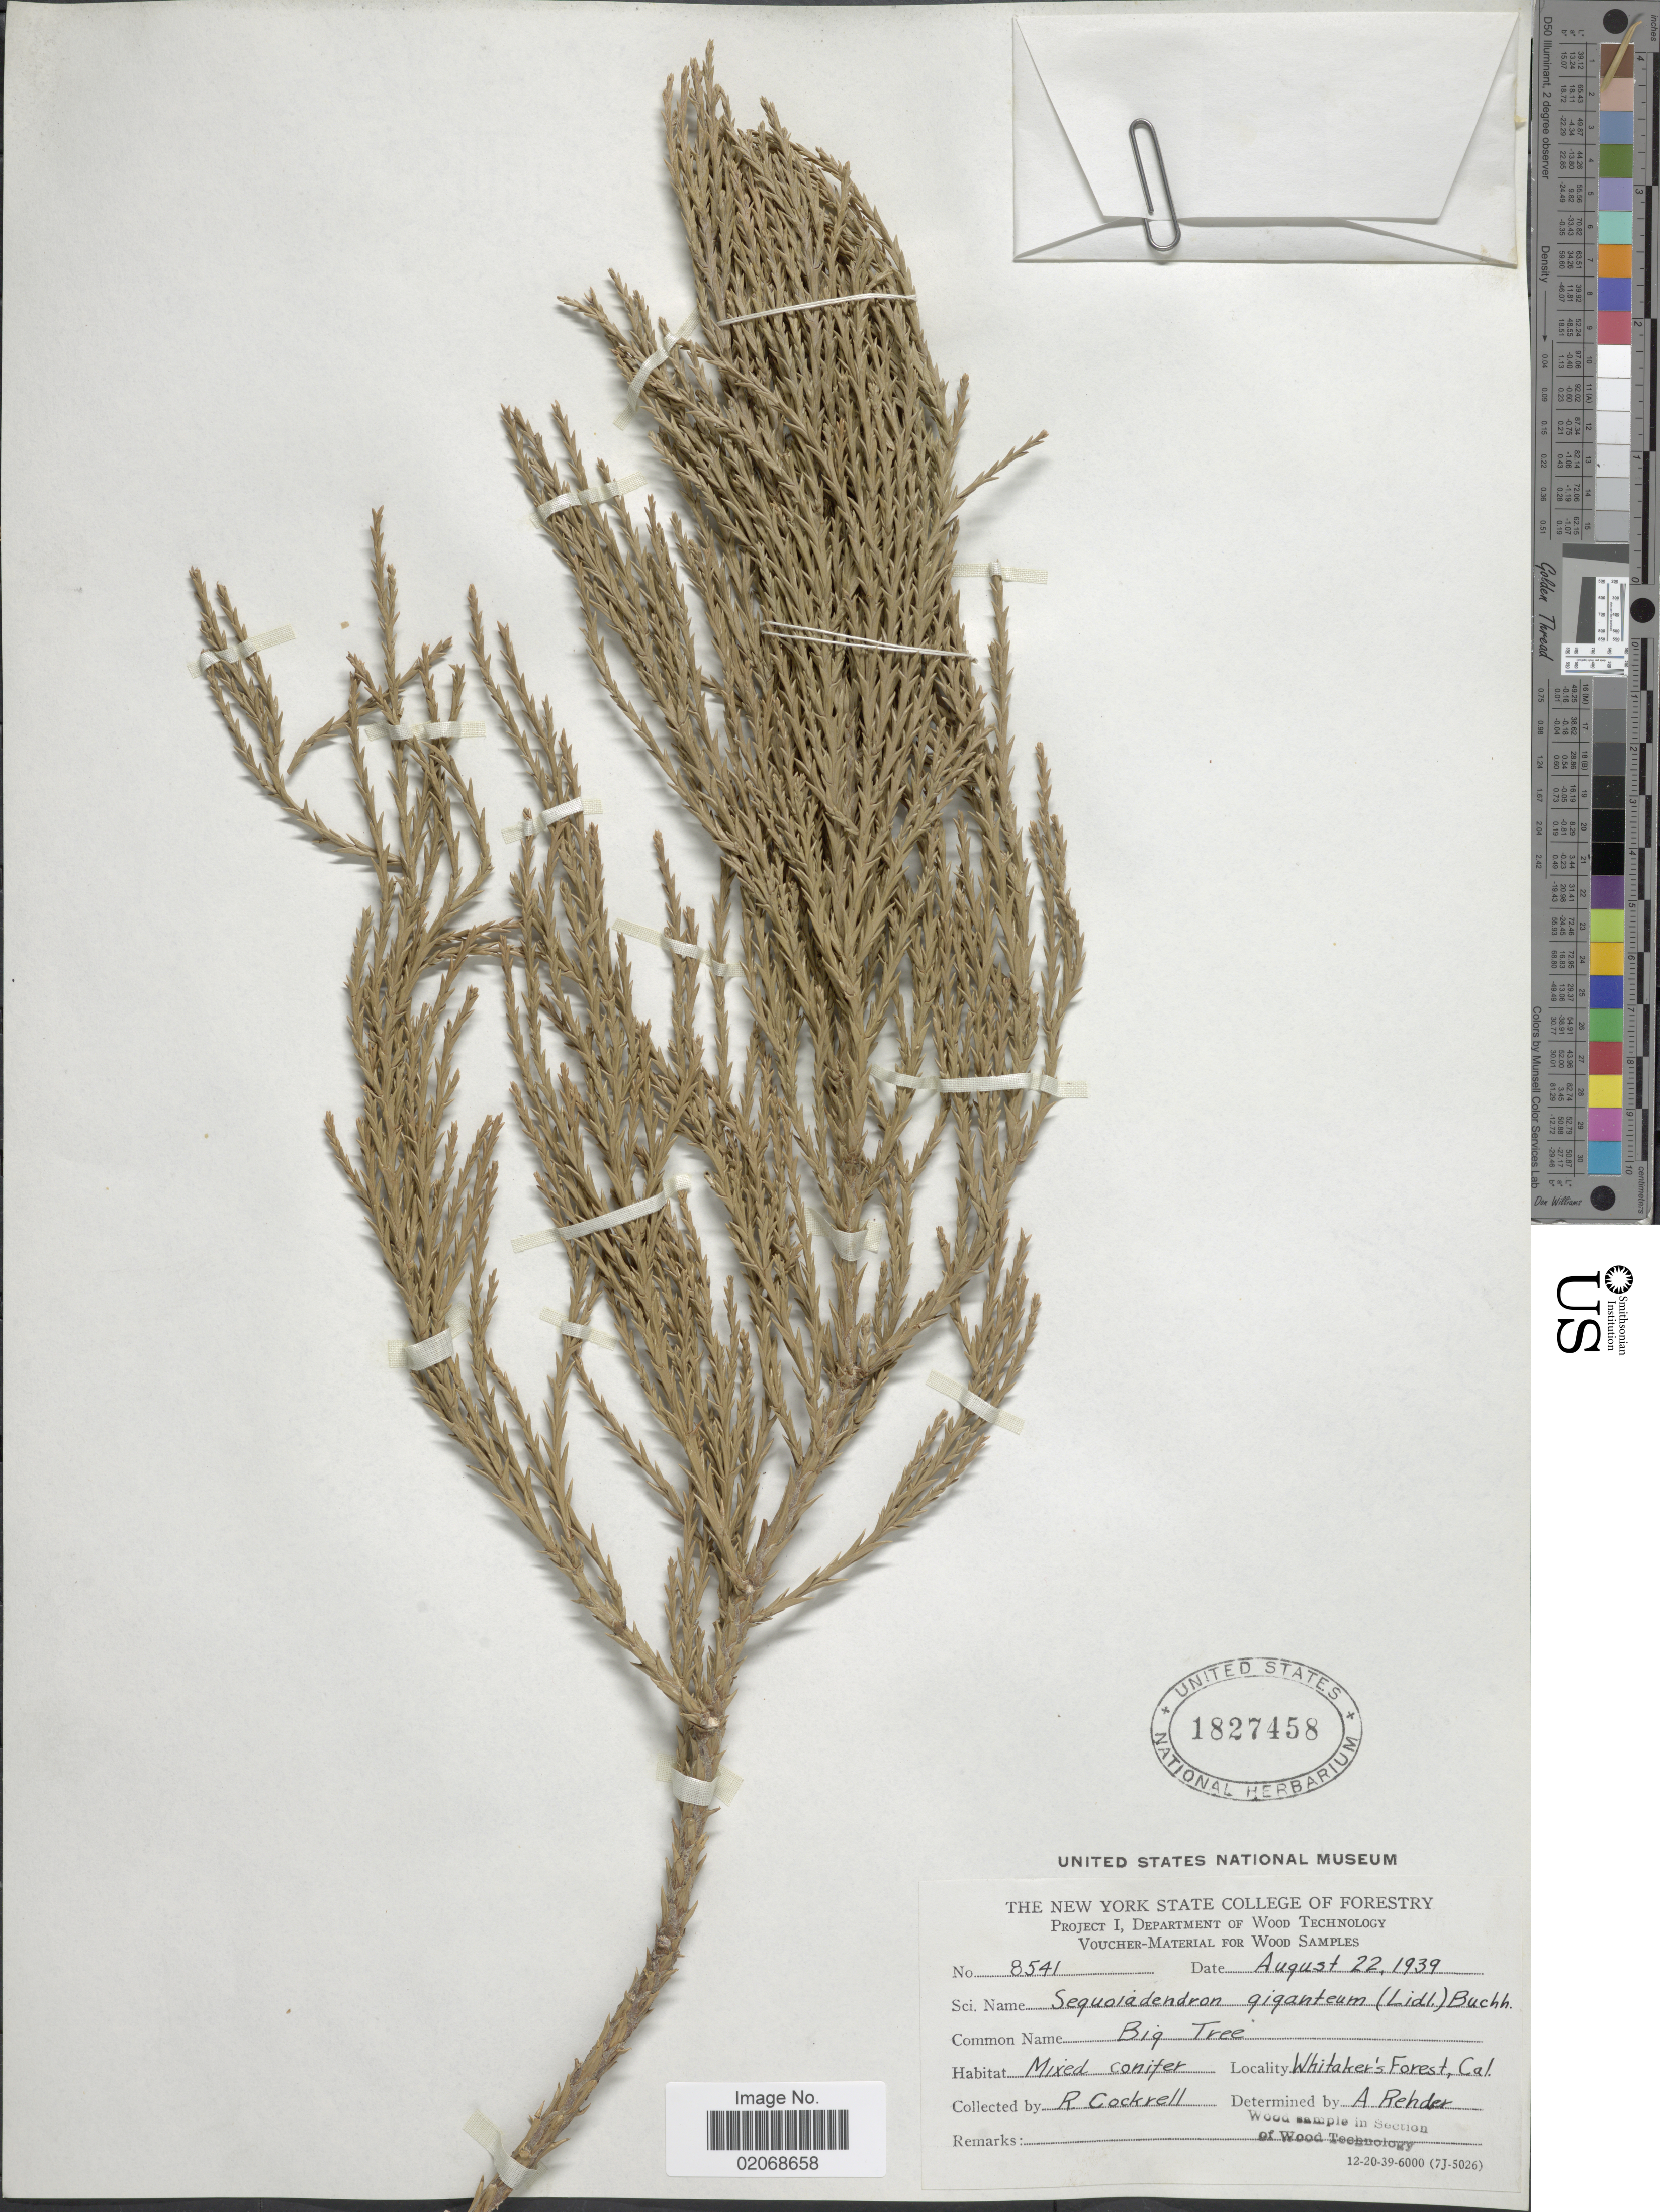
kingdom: Plantae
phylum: Tracheophyta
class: Pinopsida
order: Pinales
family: Cupressaceae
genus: Sequoia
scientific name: Sequoia gigantea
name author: (Lindl.) Decne.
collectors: R. Cockrell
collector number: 8541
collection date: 1939-08-22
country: United States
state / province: California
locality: Whittaker's Forest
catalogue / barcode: US 1827458